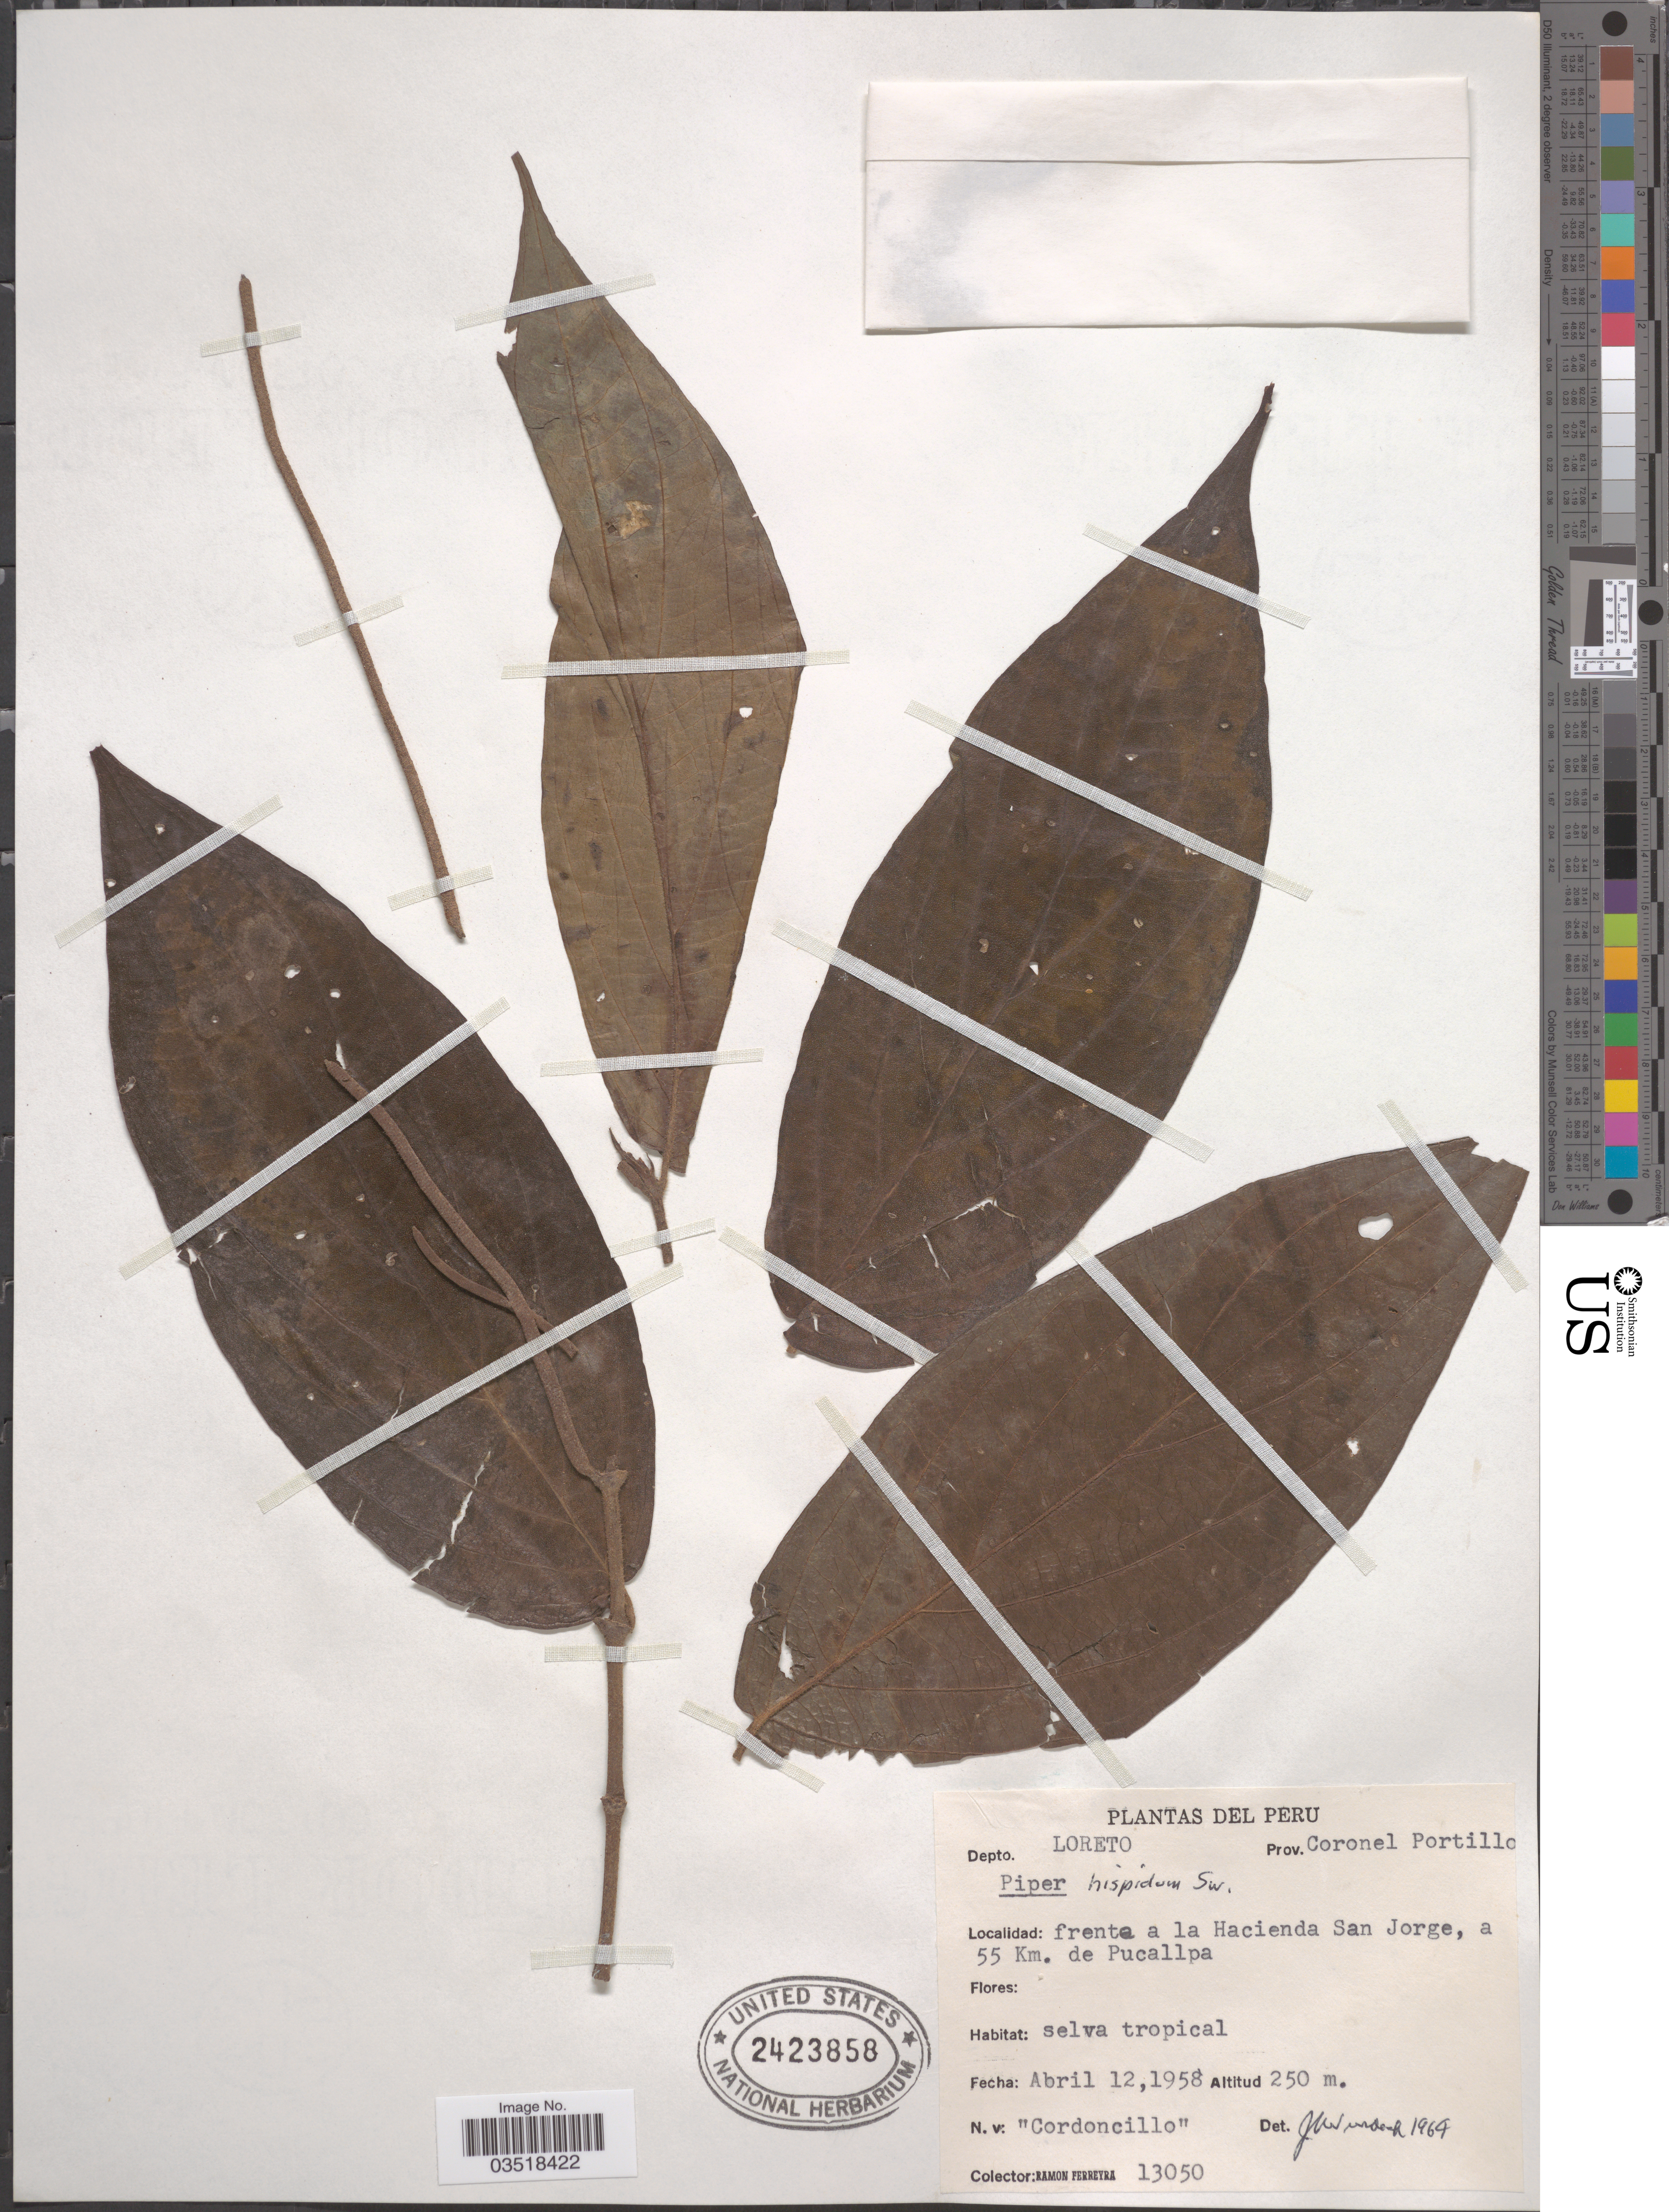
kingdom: Plantae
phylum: Tracheophyta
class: Magnoliopsida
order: Piperales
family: Piperaceae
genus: Piper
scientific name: Piper hispidum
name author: Sw.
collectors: R. A. Ferreyra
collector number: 13050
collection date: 1958-04-12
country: Peru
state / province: Loreto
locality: Depto. Loreto, Prov. Coronel Portillo. Frente a la Hacienda San Jorge, a 55 Km. de Pucallpa.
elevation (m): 250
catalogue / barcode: US 2423858